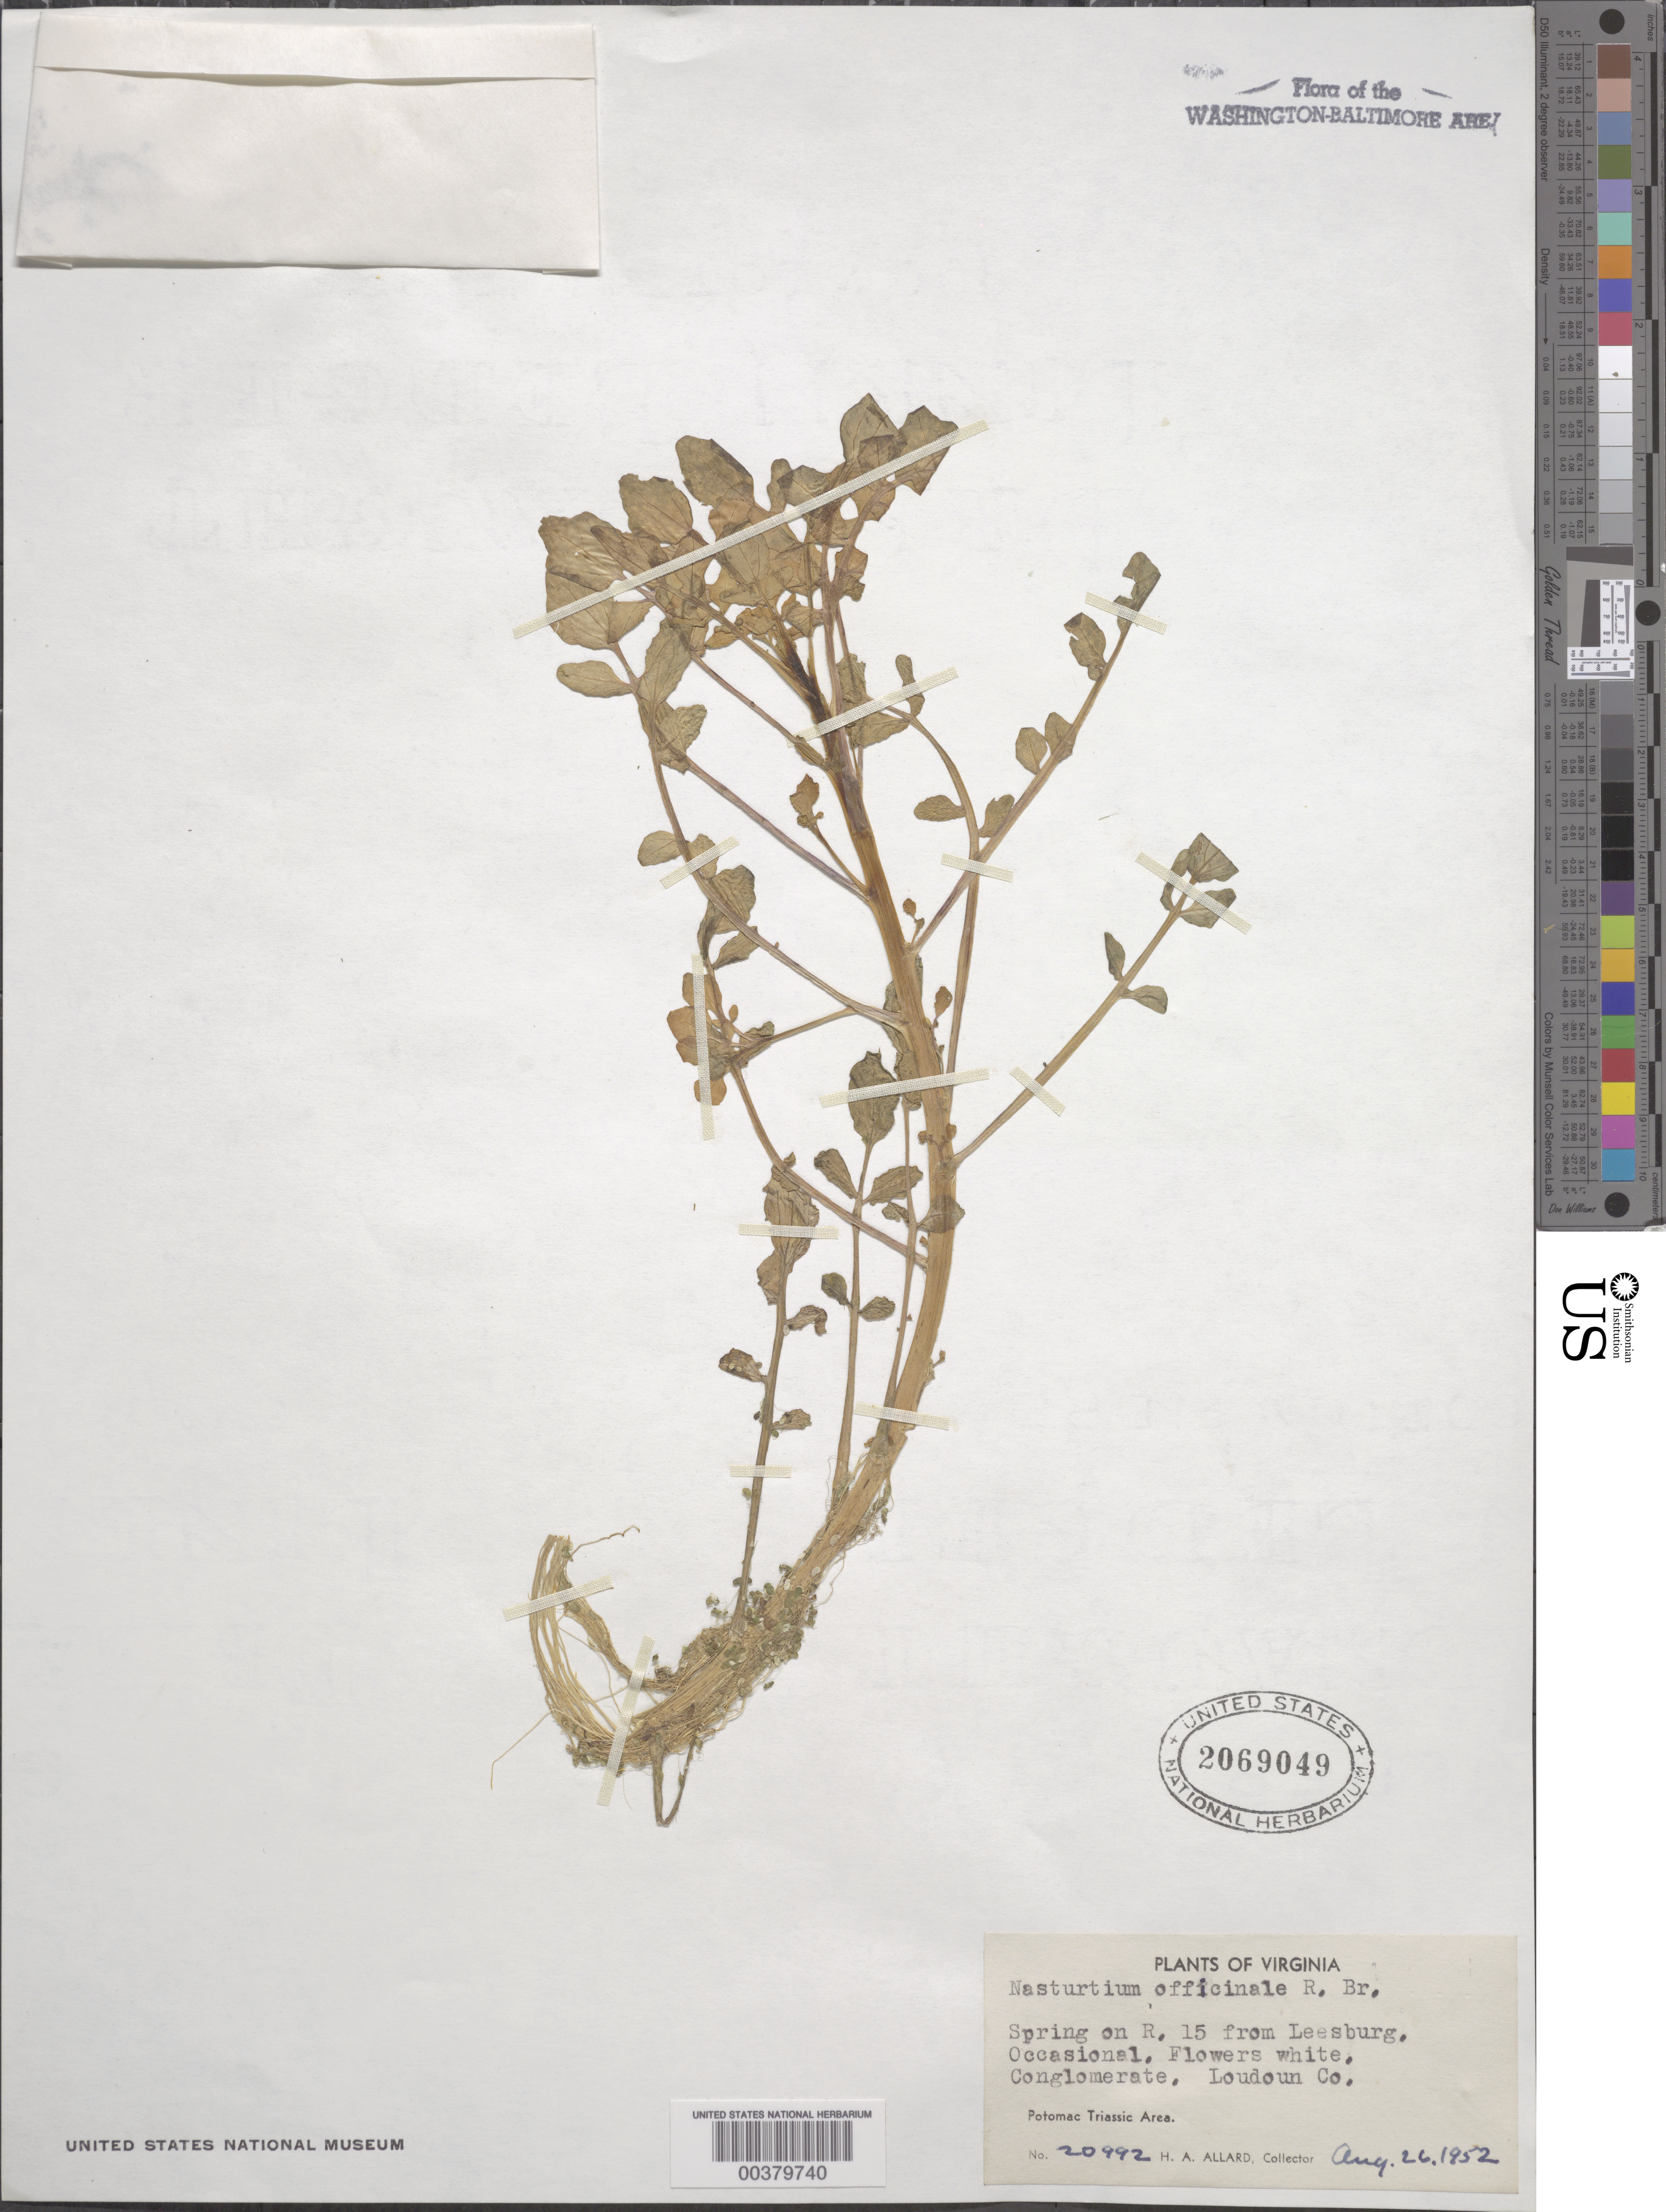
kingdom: Plantae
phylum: Tracheophyta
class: Magnoliopsida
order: Brassicales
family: Brassicaceae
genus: Nasturtium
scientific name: Nasturtium officinale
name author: R. Br.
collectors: H. A. Allard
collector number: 20992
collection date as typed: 26 Aug 1952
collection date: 1952-08-26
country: United States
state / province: Virginia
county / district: Loudoun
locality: Spring, Route 15 from Leesburg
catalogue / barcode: US 2069049